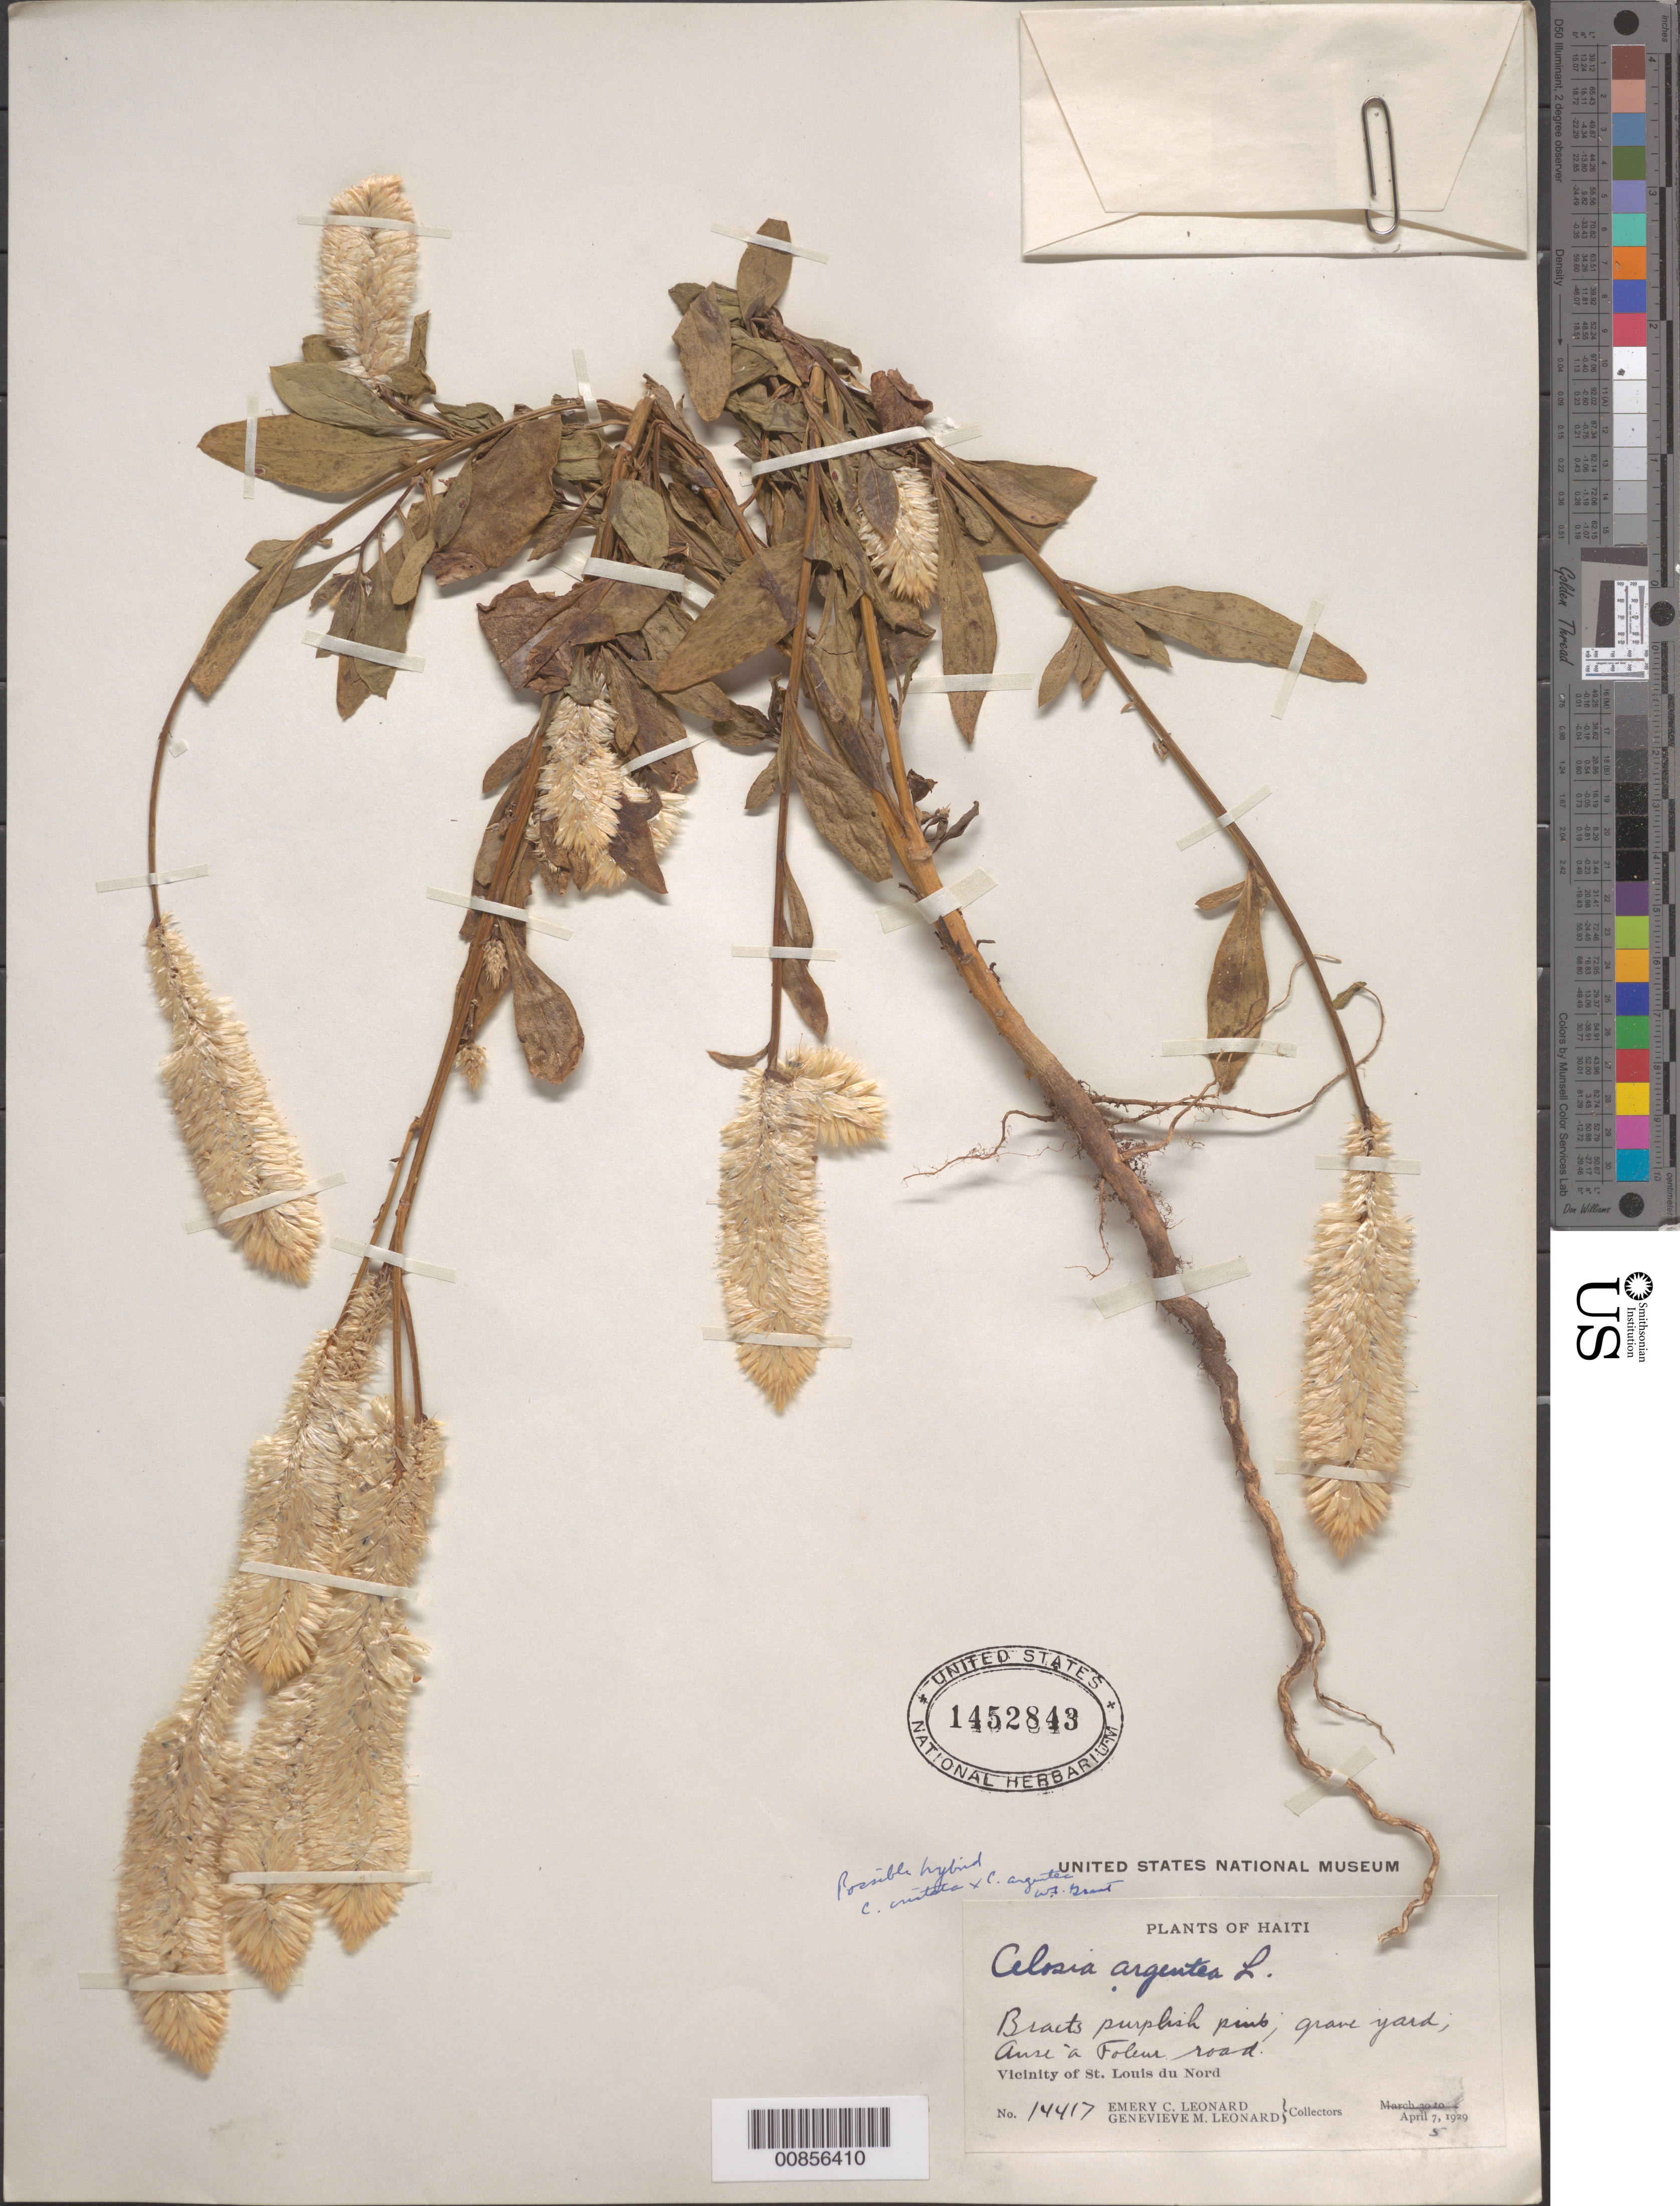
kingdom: Plantae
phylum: Tracheophyta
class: Magnoliopsida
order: Caryophyllales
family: Amaranthaceae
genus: Celosia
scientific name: Celosia argentea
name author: L.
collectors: E. C. Leonard & G. M. Leonard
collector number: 14417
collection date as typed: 05 Apr 1929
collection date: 1929-04-05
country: Haiti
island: Hispaniola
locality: Vicinity of St. Louis du Nord; grave yard. Anse à Foleur road.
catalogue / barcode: US 1452843